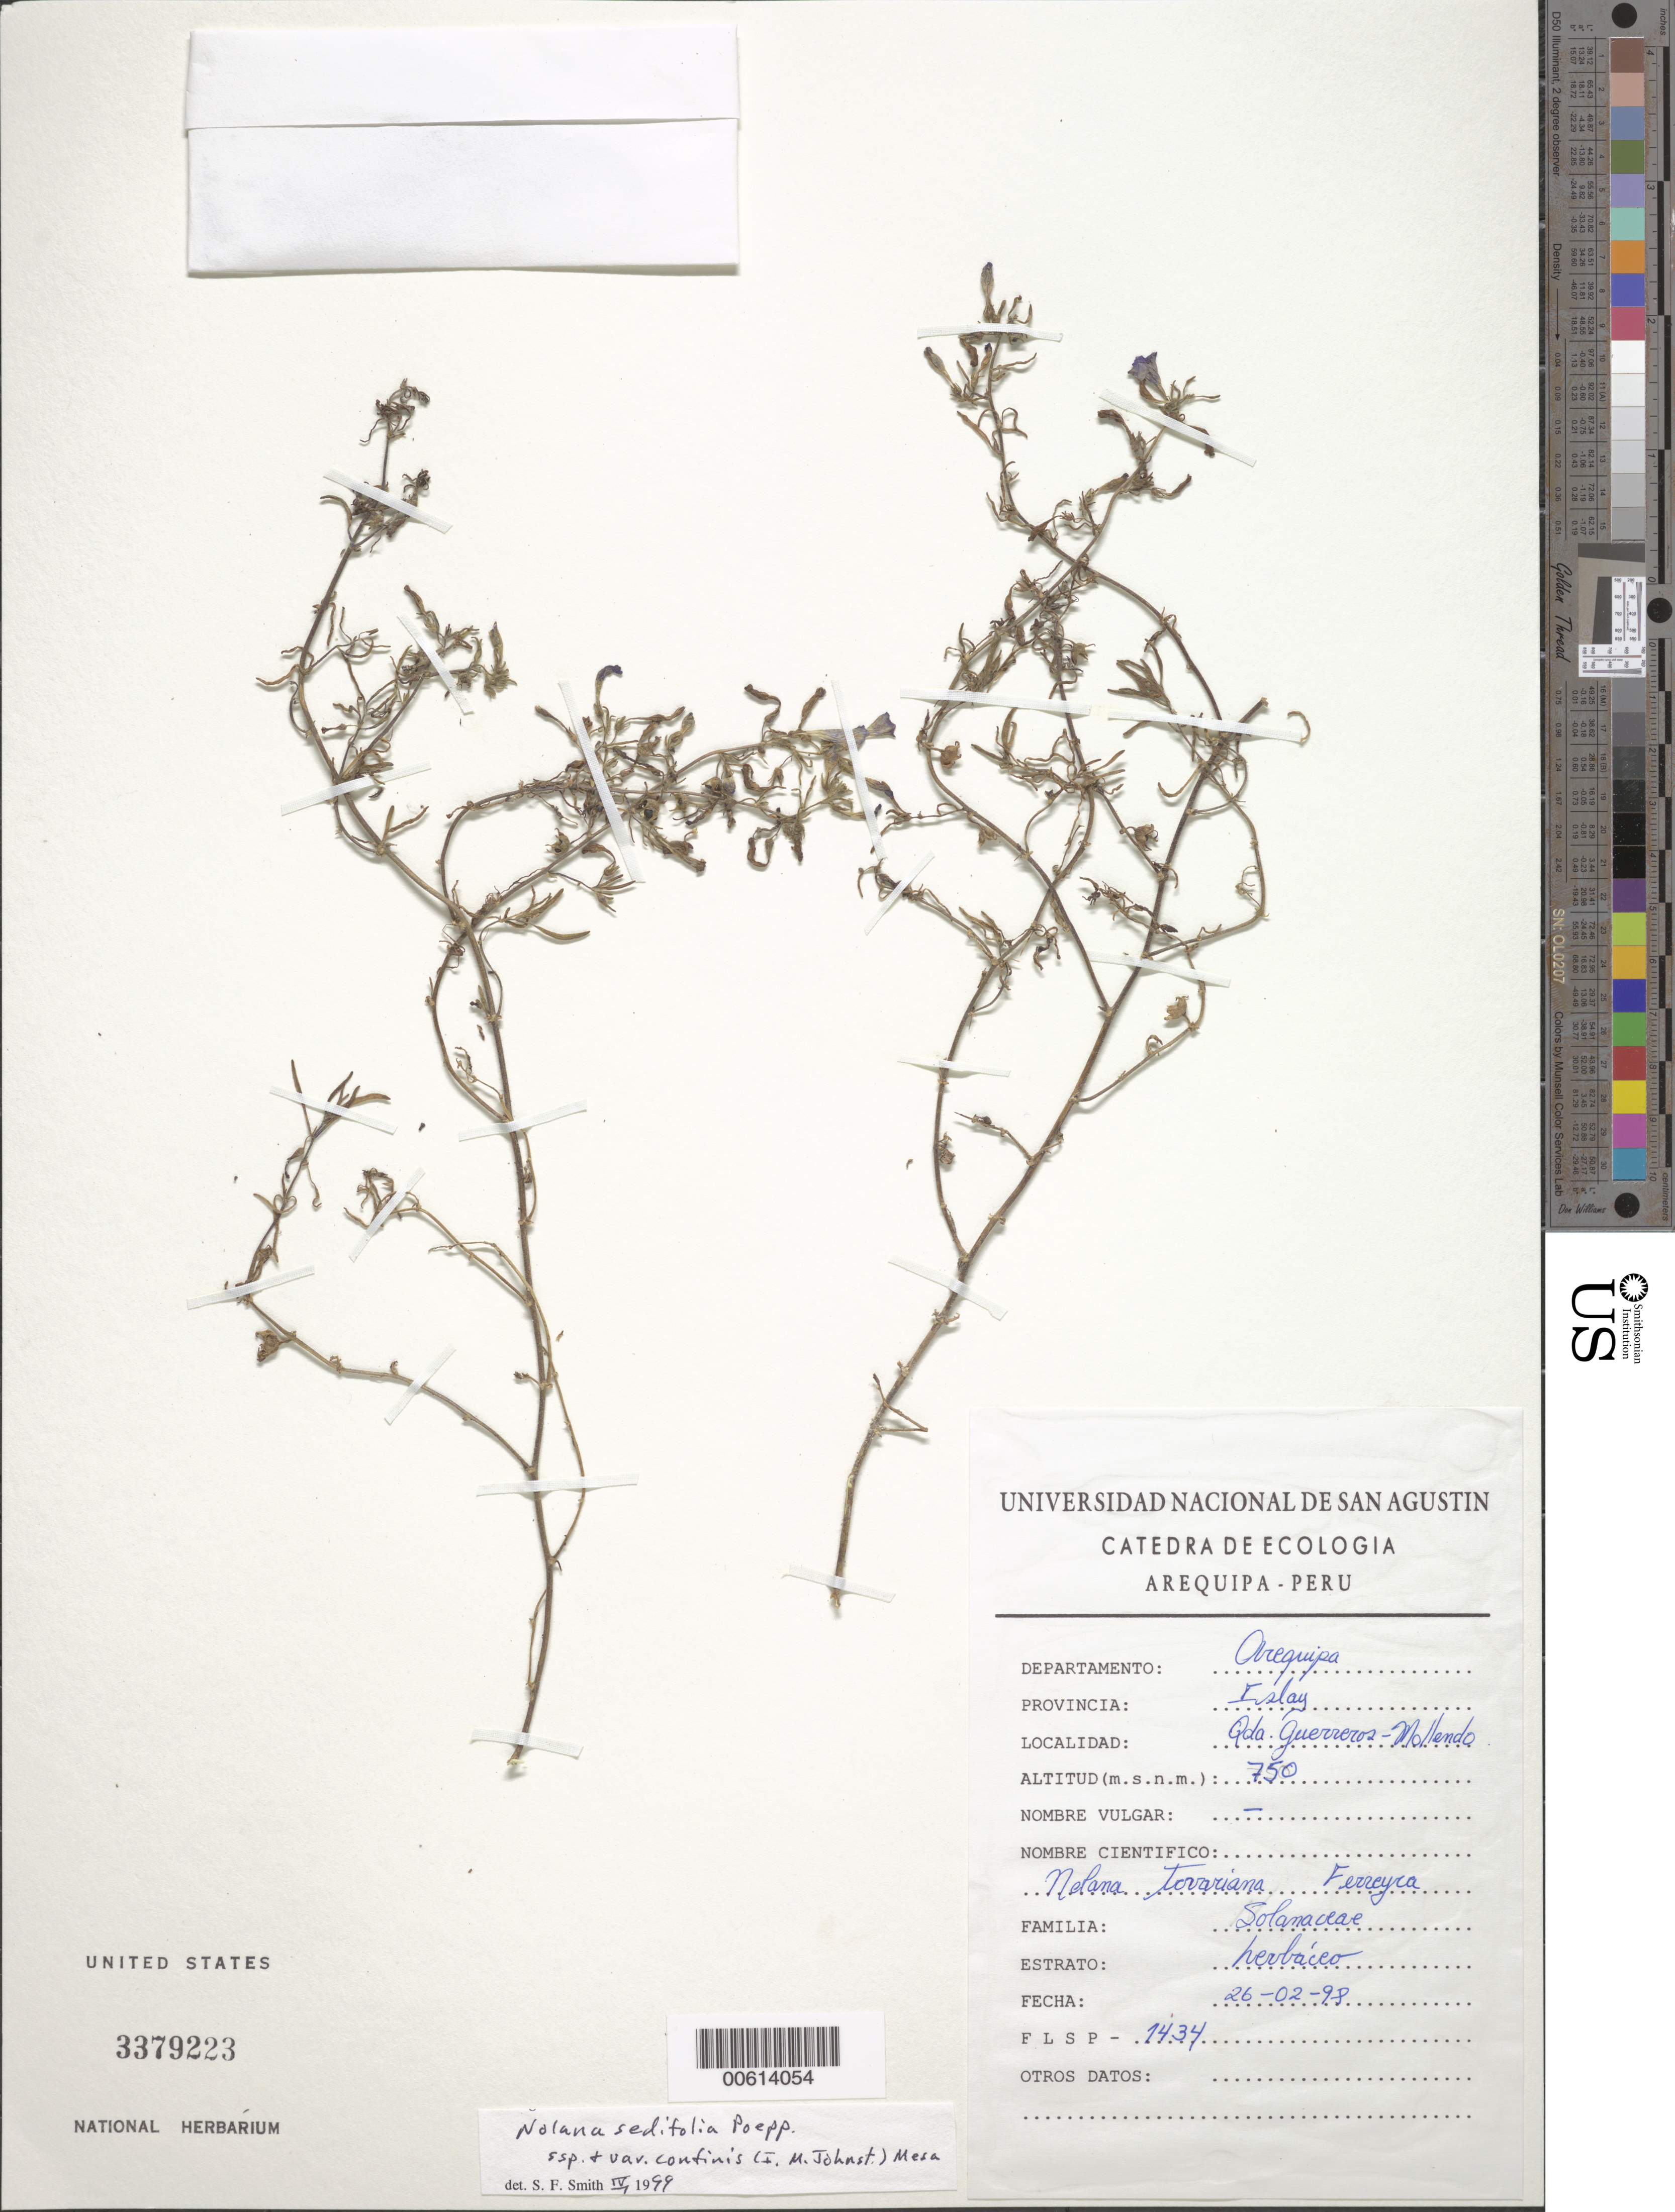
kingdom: Plantae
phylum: Tracheophyta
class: Magnoliopsida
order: Solanales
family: Solanaceae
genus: Nolana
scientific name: Nolana sedifolia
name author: Poepp.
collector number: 1434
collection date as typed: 26 Feb 1998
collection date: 1998-02-26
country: Peru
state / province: Arequipa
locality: Islay, Oda [?] Guerreros - Mollendo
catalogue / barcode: US 3379223